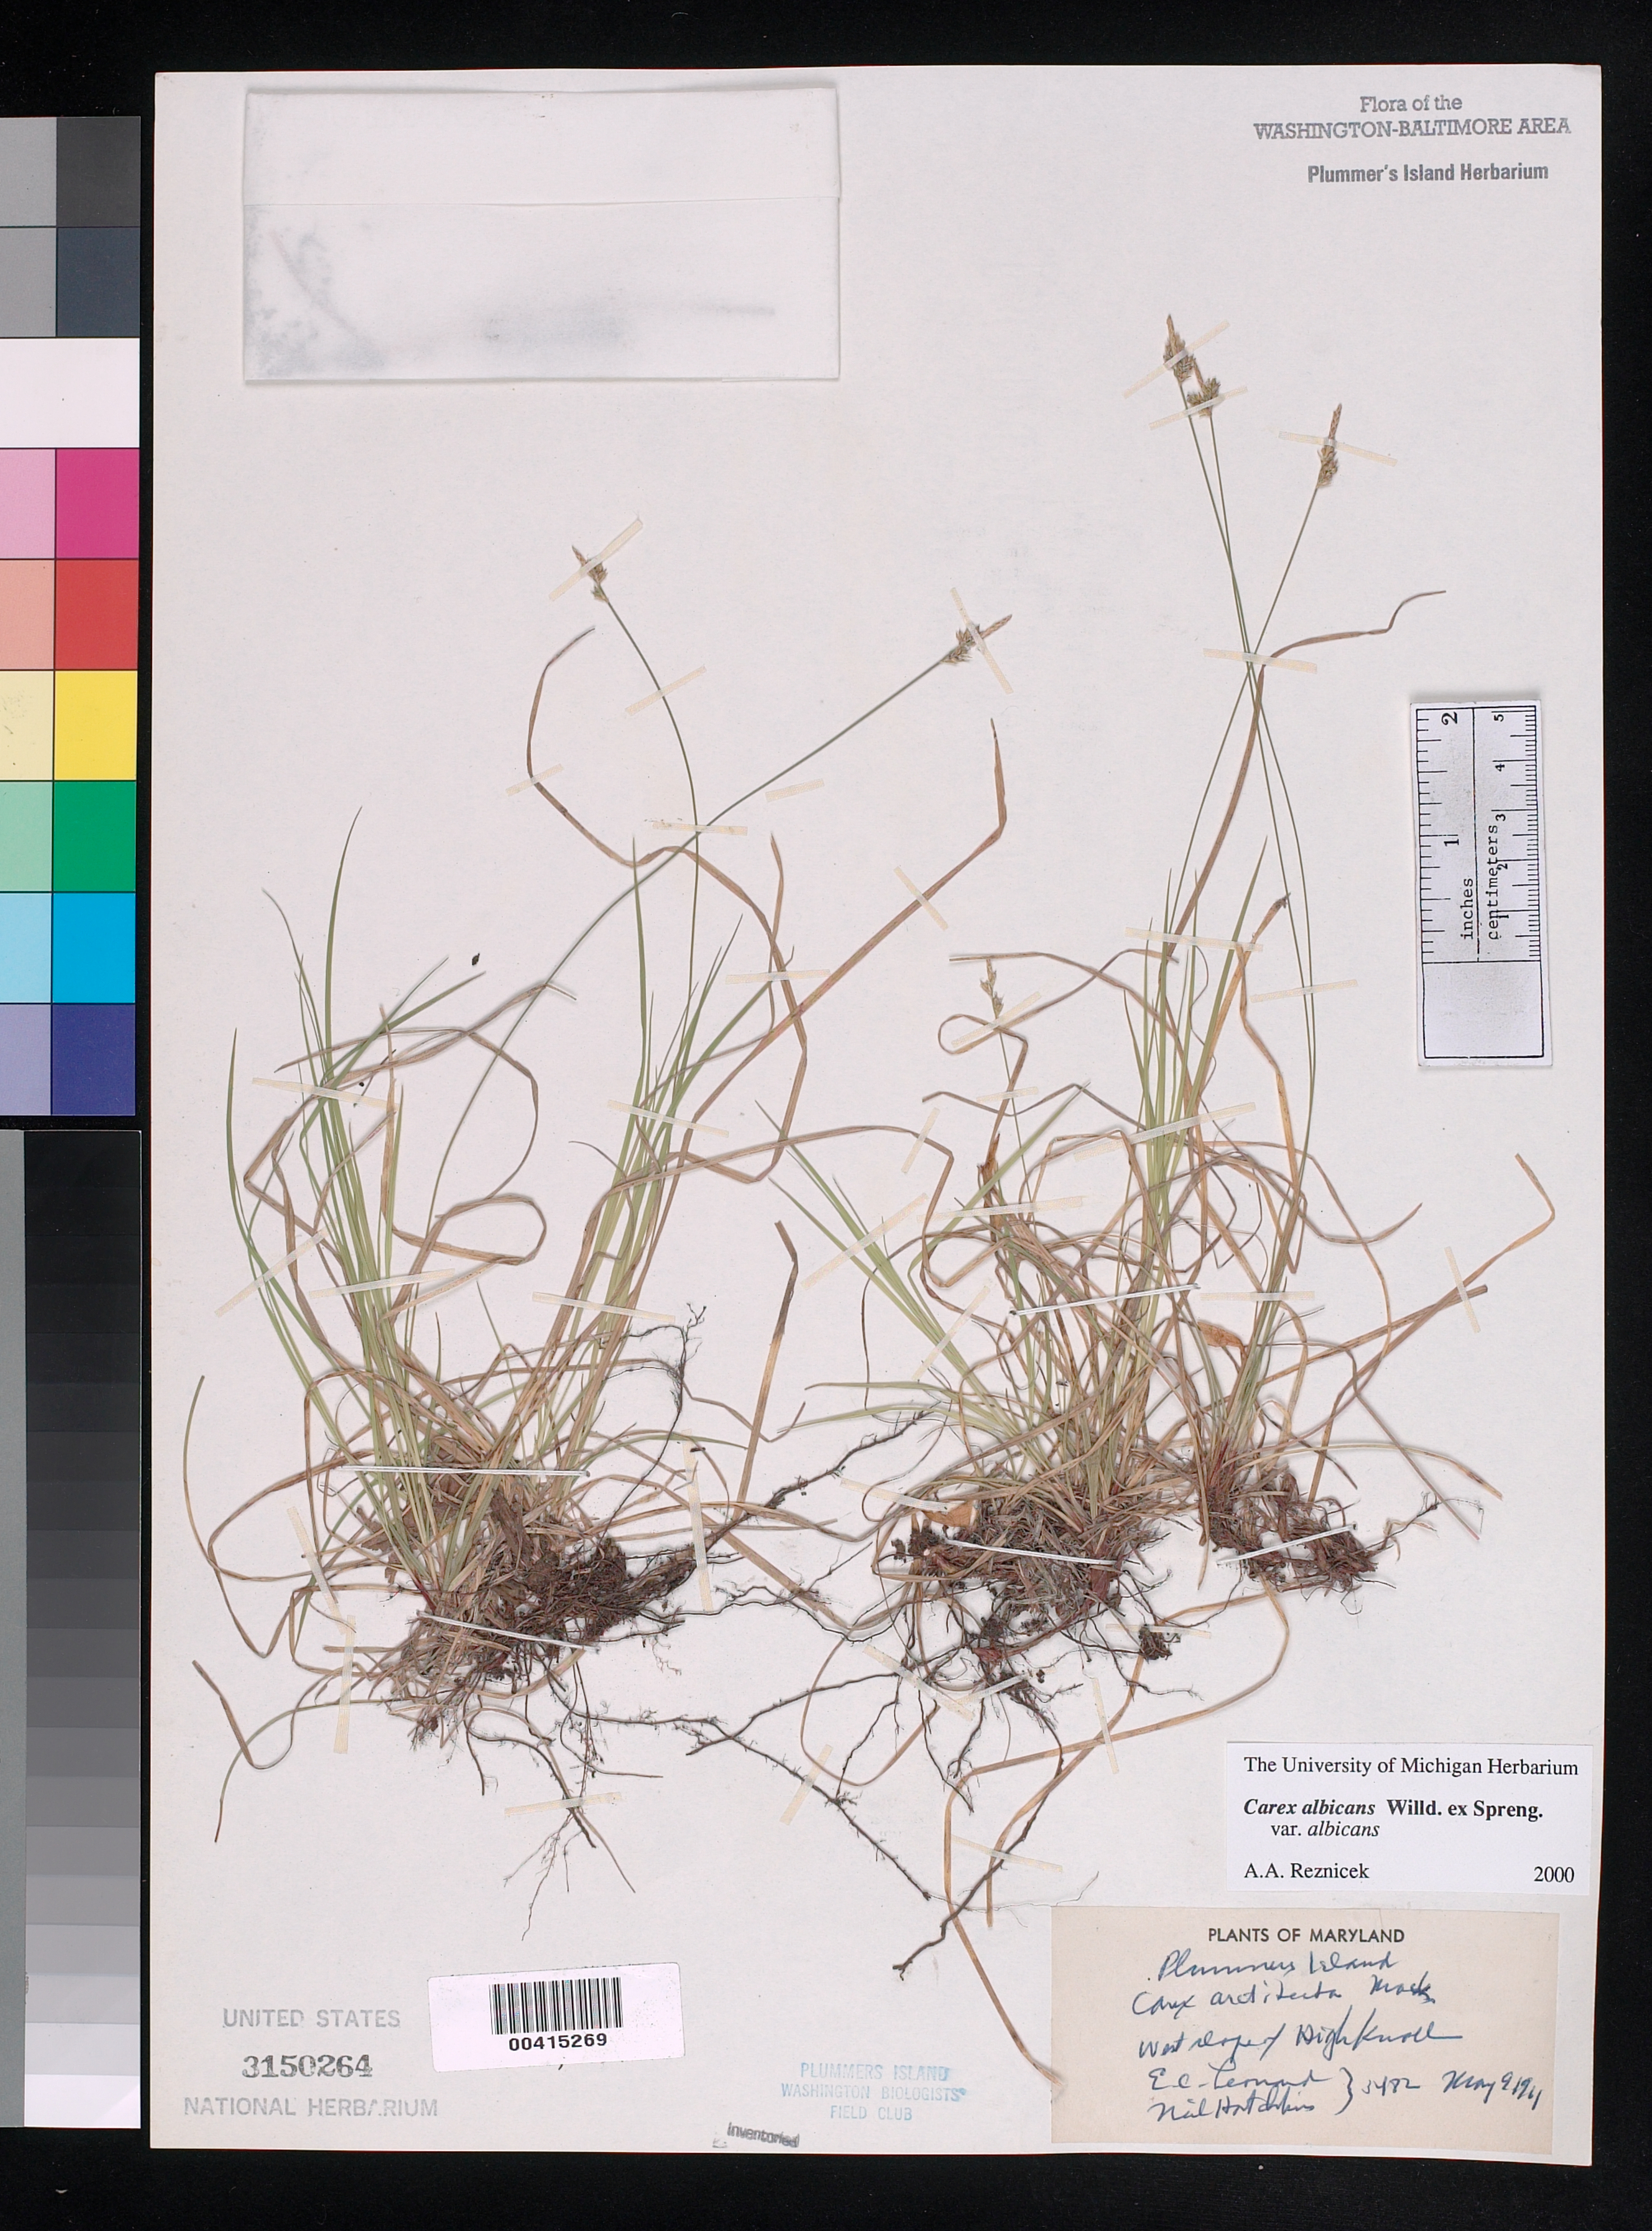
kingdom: Plantae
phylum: Tracheophyta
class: Liliopsida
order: Poales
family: Cyperaceae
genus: Carex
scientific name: Carex albicans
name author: Willd. ex Spreng.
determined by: Reznicek, A. A.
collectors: E. C. Leonard & N. Hotchkiss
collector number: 3482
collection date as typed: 09 May 1961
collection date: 1961-05-09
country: United States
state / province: Maryland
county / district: Montgomery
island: Plummers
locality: Plummer's Island; west slope of high knoll Plummers Island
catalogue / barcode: US 3150264